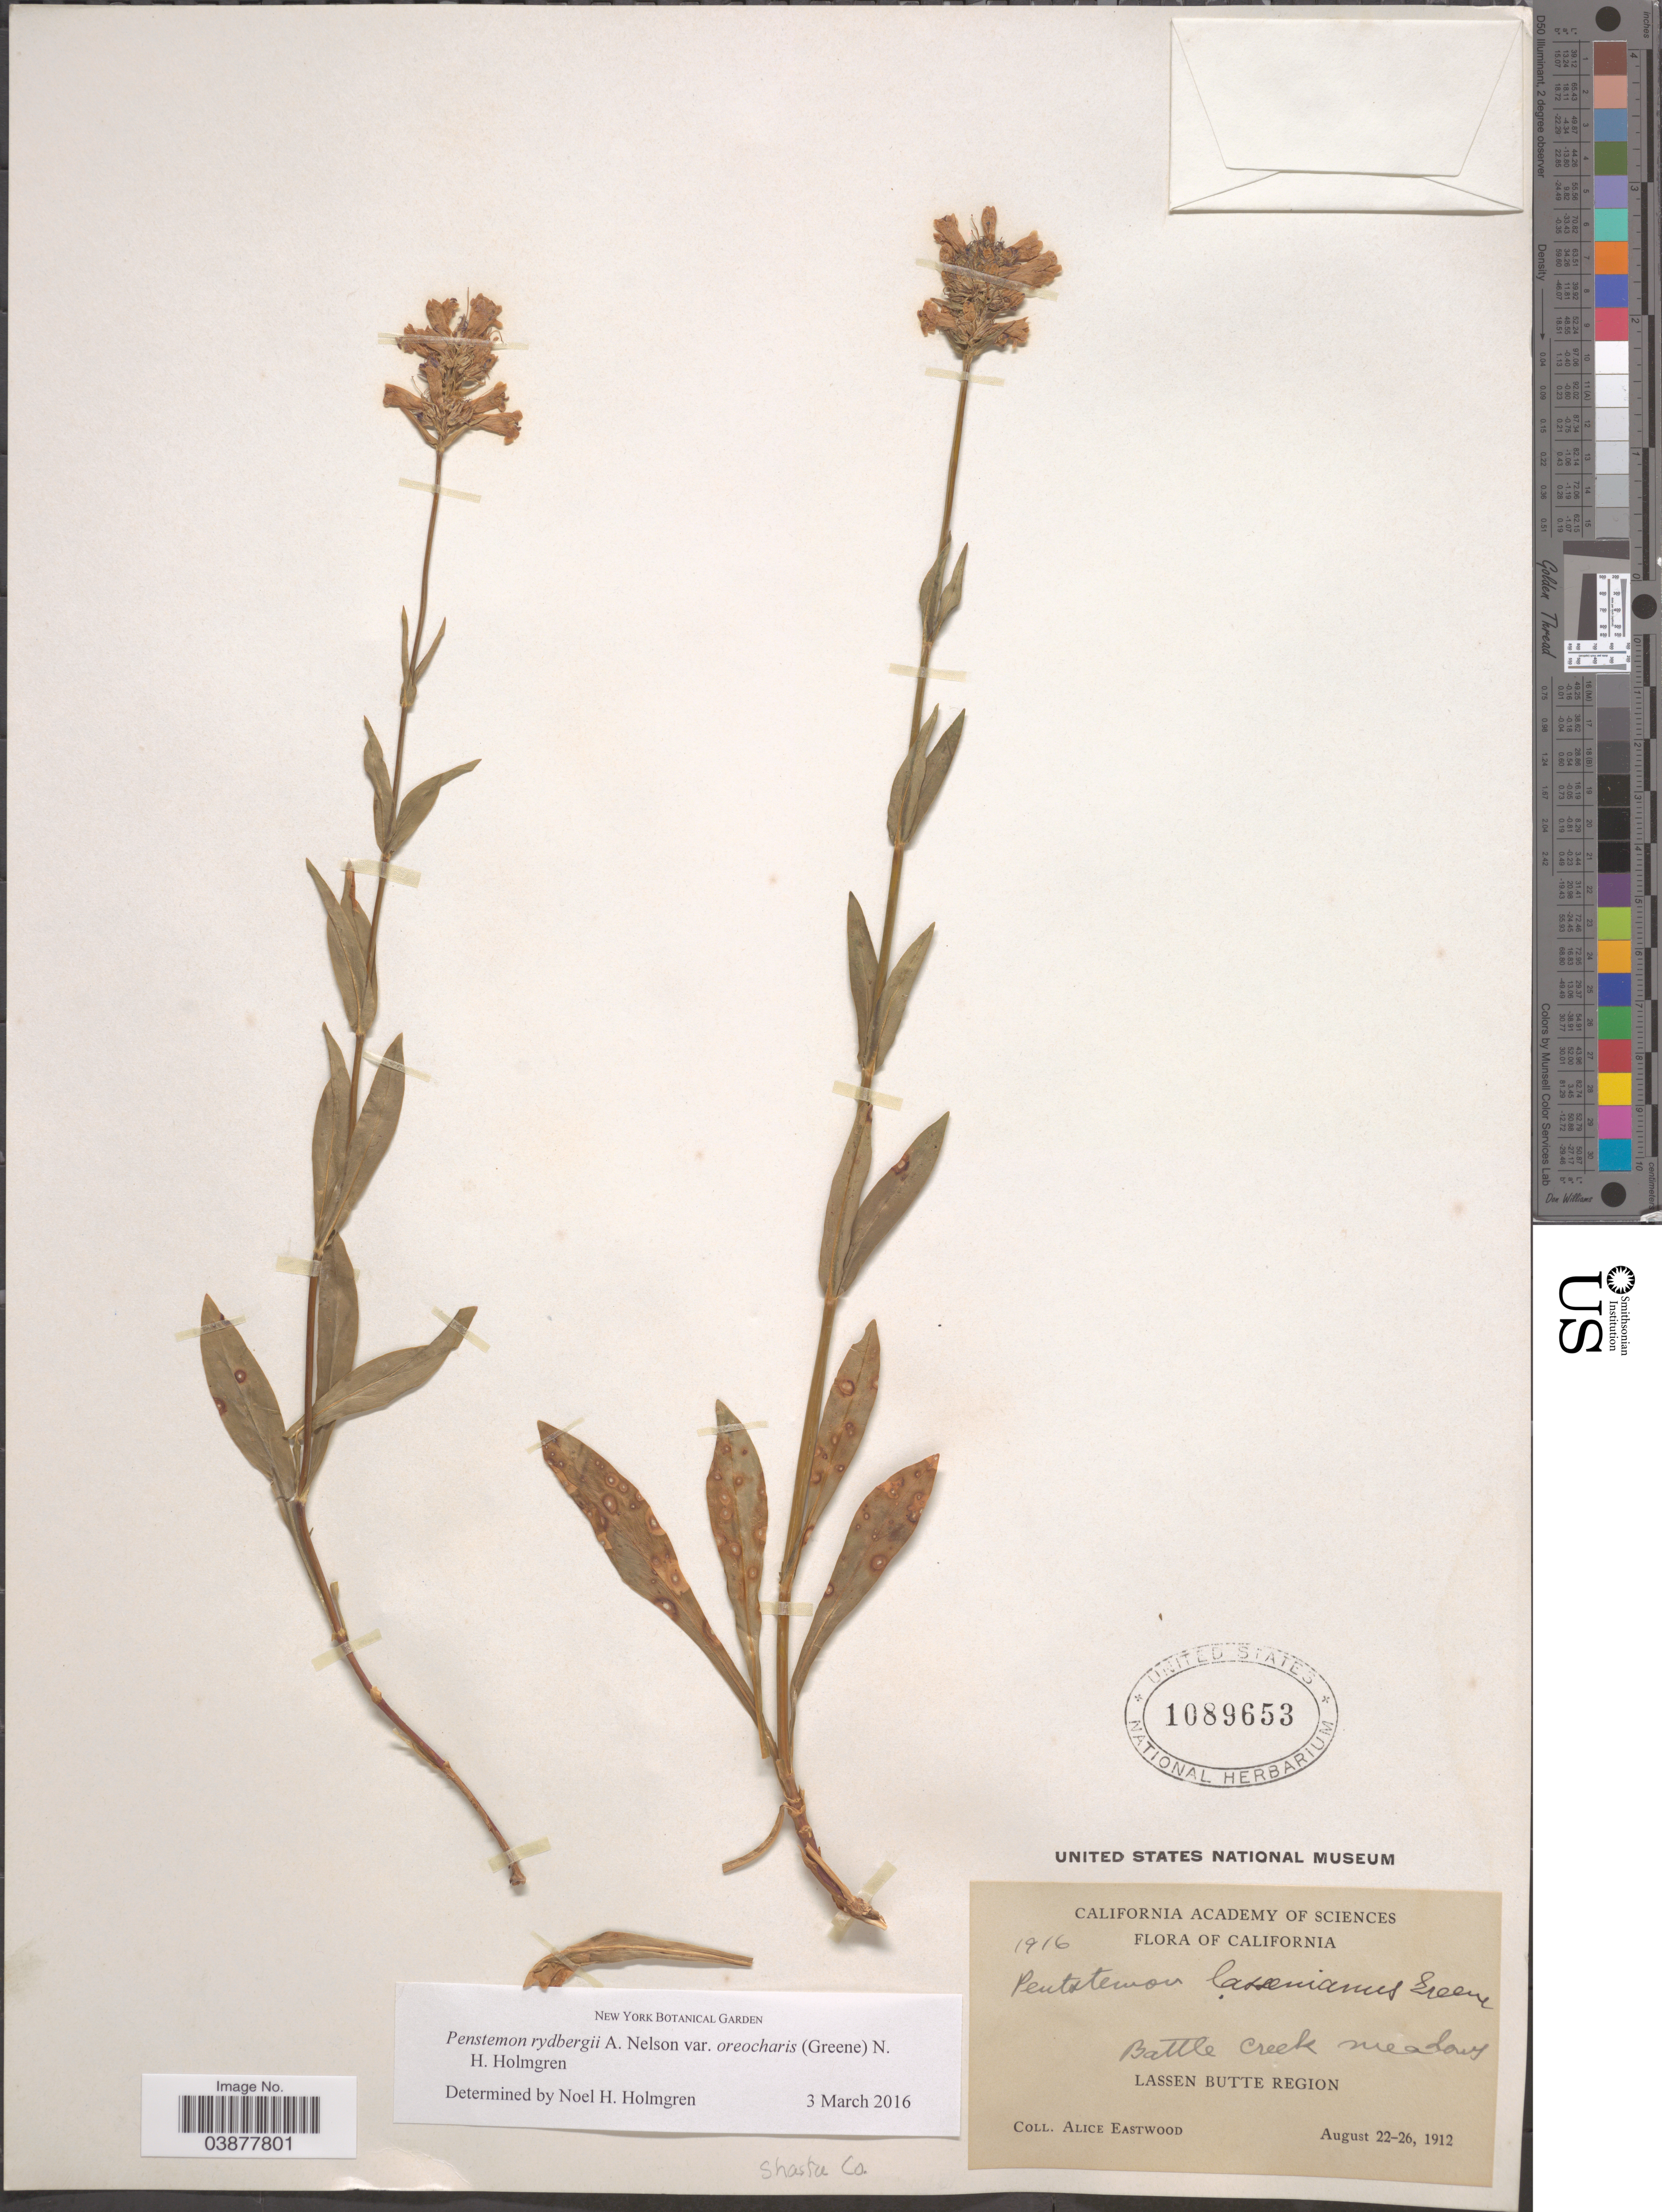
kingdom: Plantae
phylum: Tracheophyta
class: Magnoliopsida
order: Lamiales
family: Plantaginaceae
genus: Penstemon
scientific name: Penstemon rydbergii var. oreocharis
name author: (Greene) N.H. Holmgren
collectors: A. Eastwood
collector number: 1916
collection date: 1912-08-22/1912-08-26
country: United States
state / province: California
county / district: Shasta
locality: Battle Creek meadows, Lassen Butte Region. Shasta Co.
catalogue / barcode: US 1089653